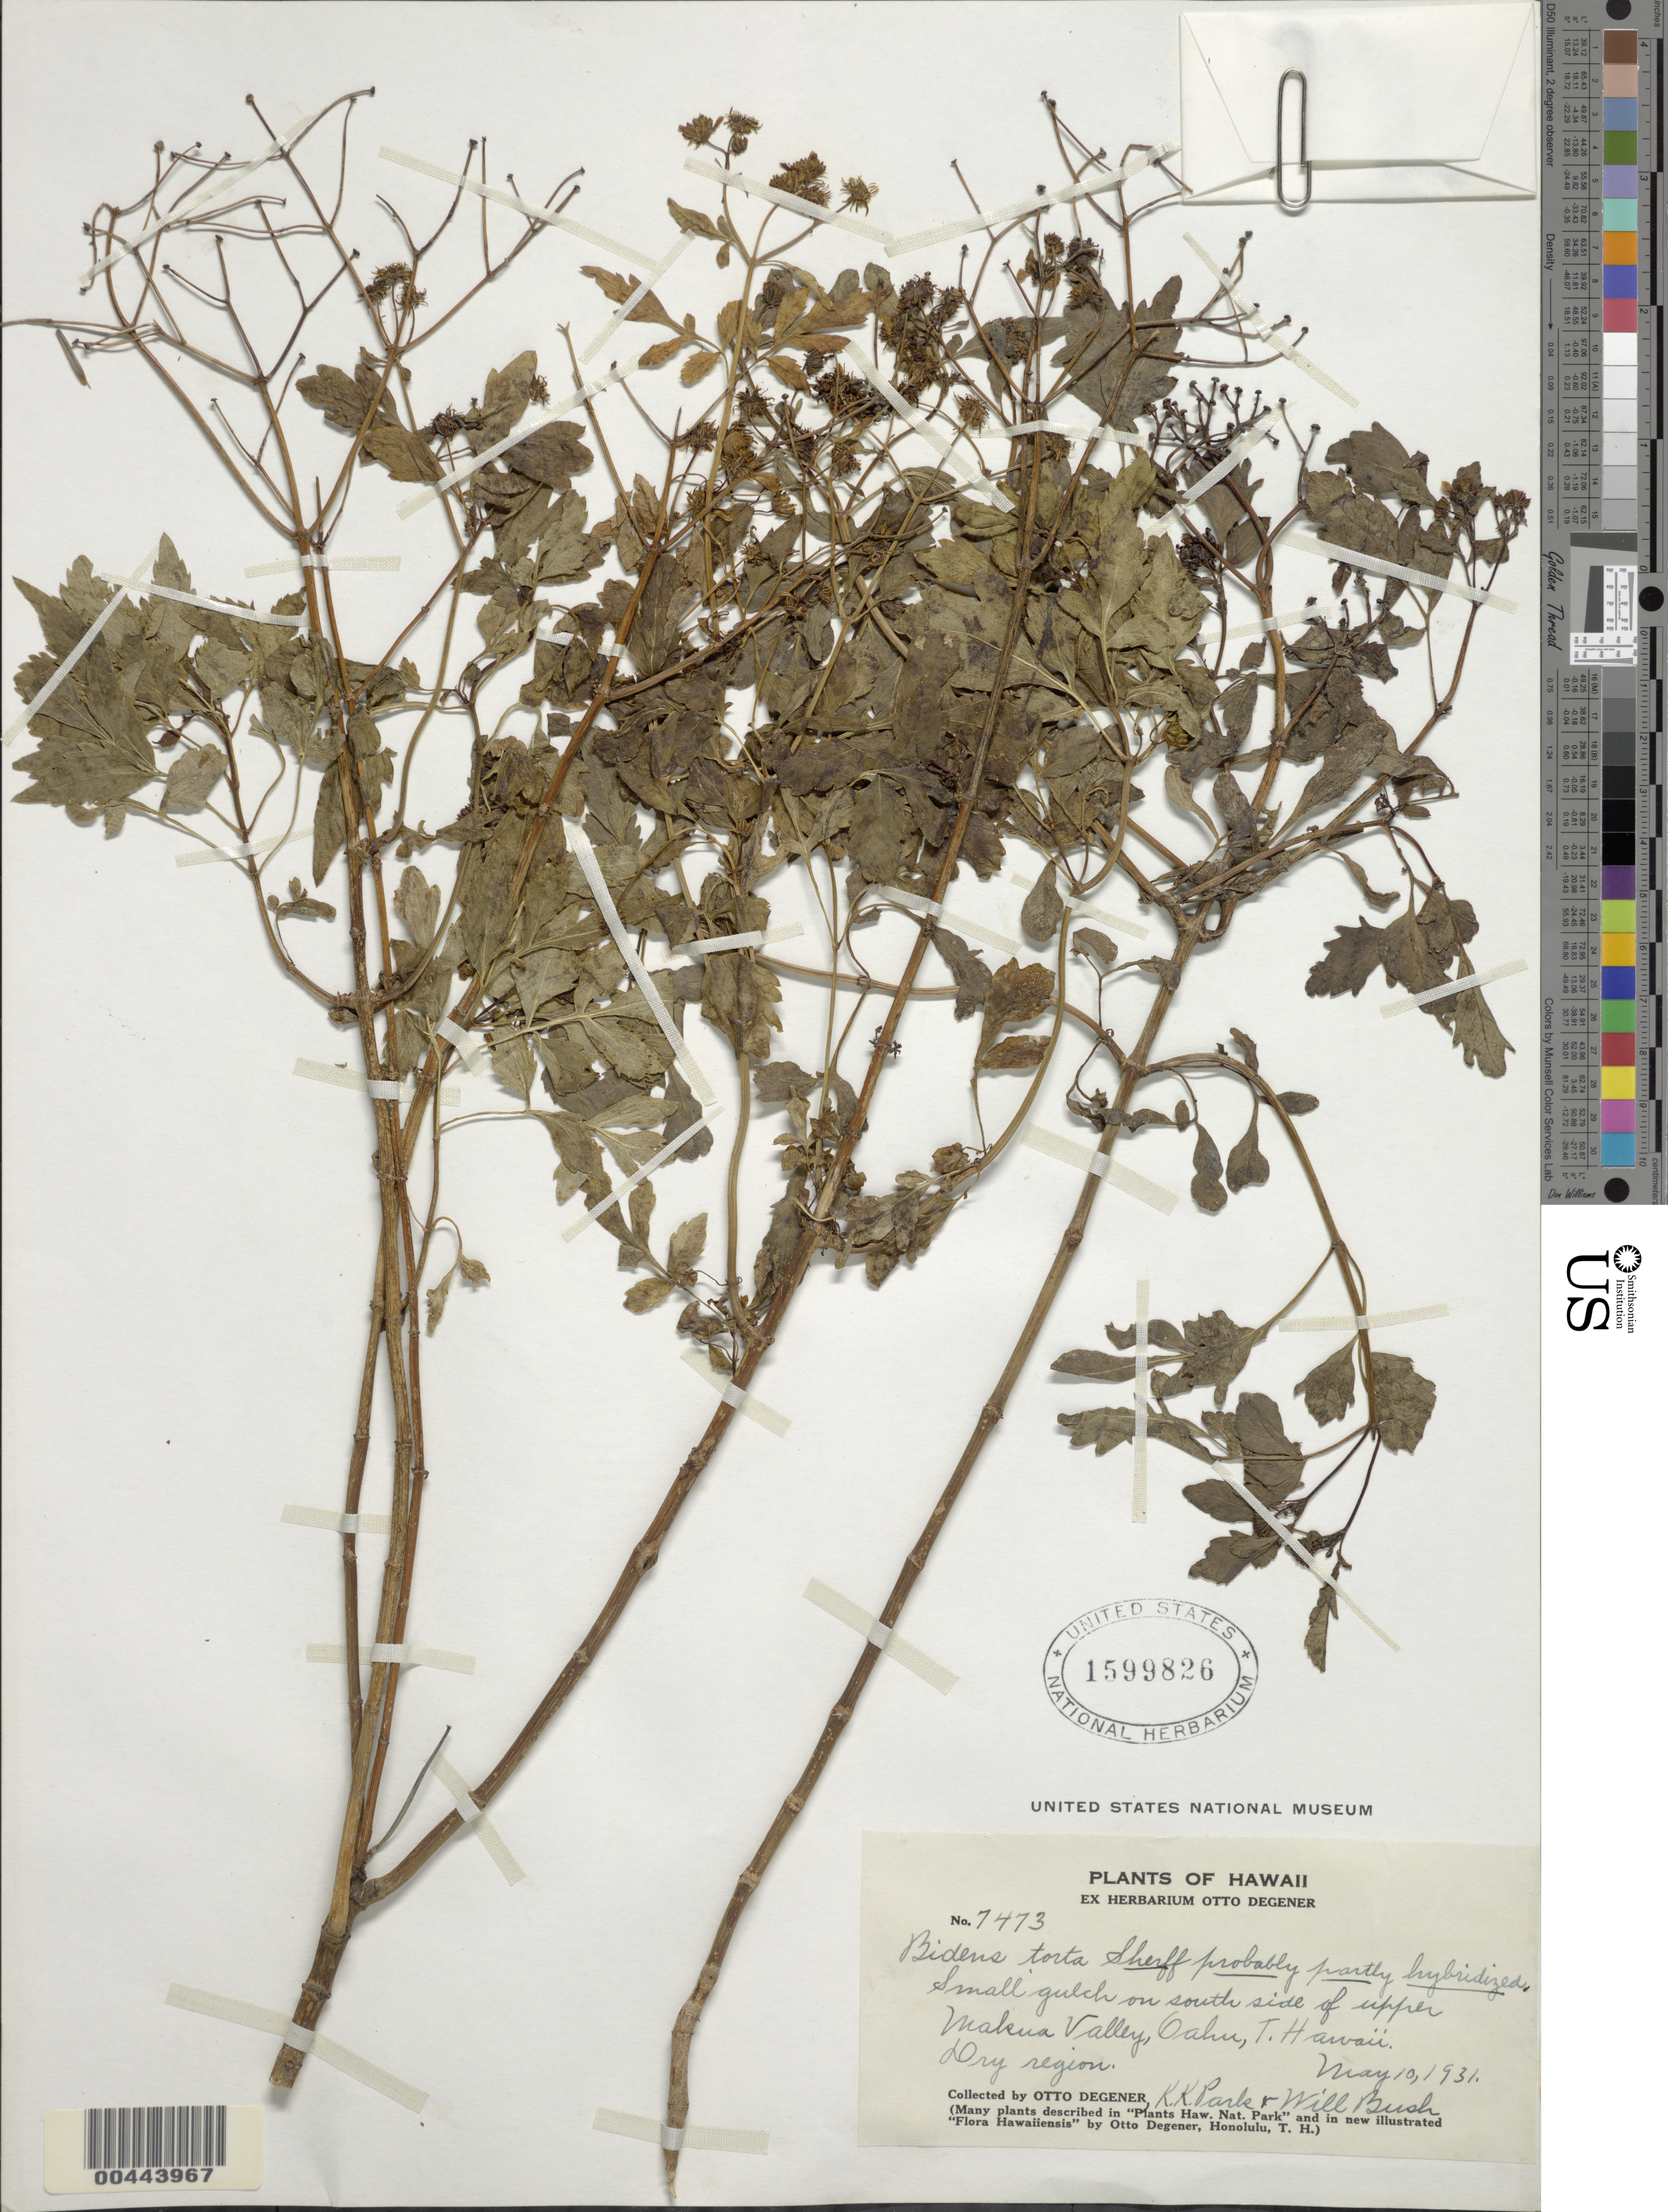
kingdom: Plantae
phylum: Tracheophyta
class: Magnoliopsida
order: Asterales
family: Asteraceae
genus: Bidens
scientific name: Bidens torta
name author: Sherff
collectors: O. Degener, K. Park & W. Bush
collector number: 7473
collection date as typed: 10 May 1931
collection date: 1931-05-10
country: United States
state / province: Hawaii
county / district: Honolulu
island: Oahu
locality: Small gulch on south side of upper Makua Valley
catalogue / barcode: US 1599826